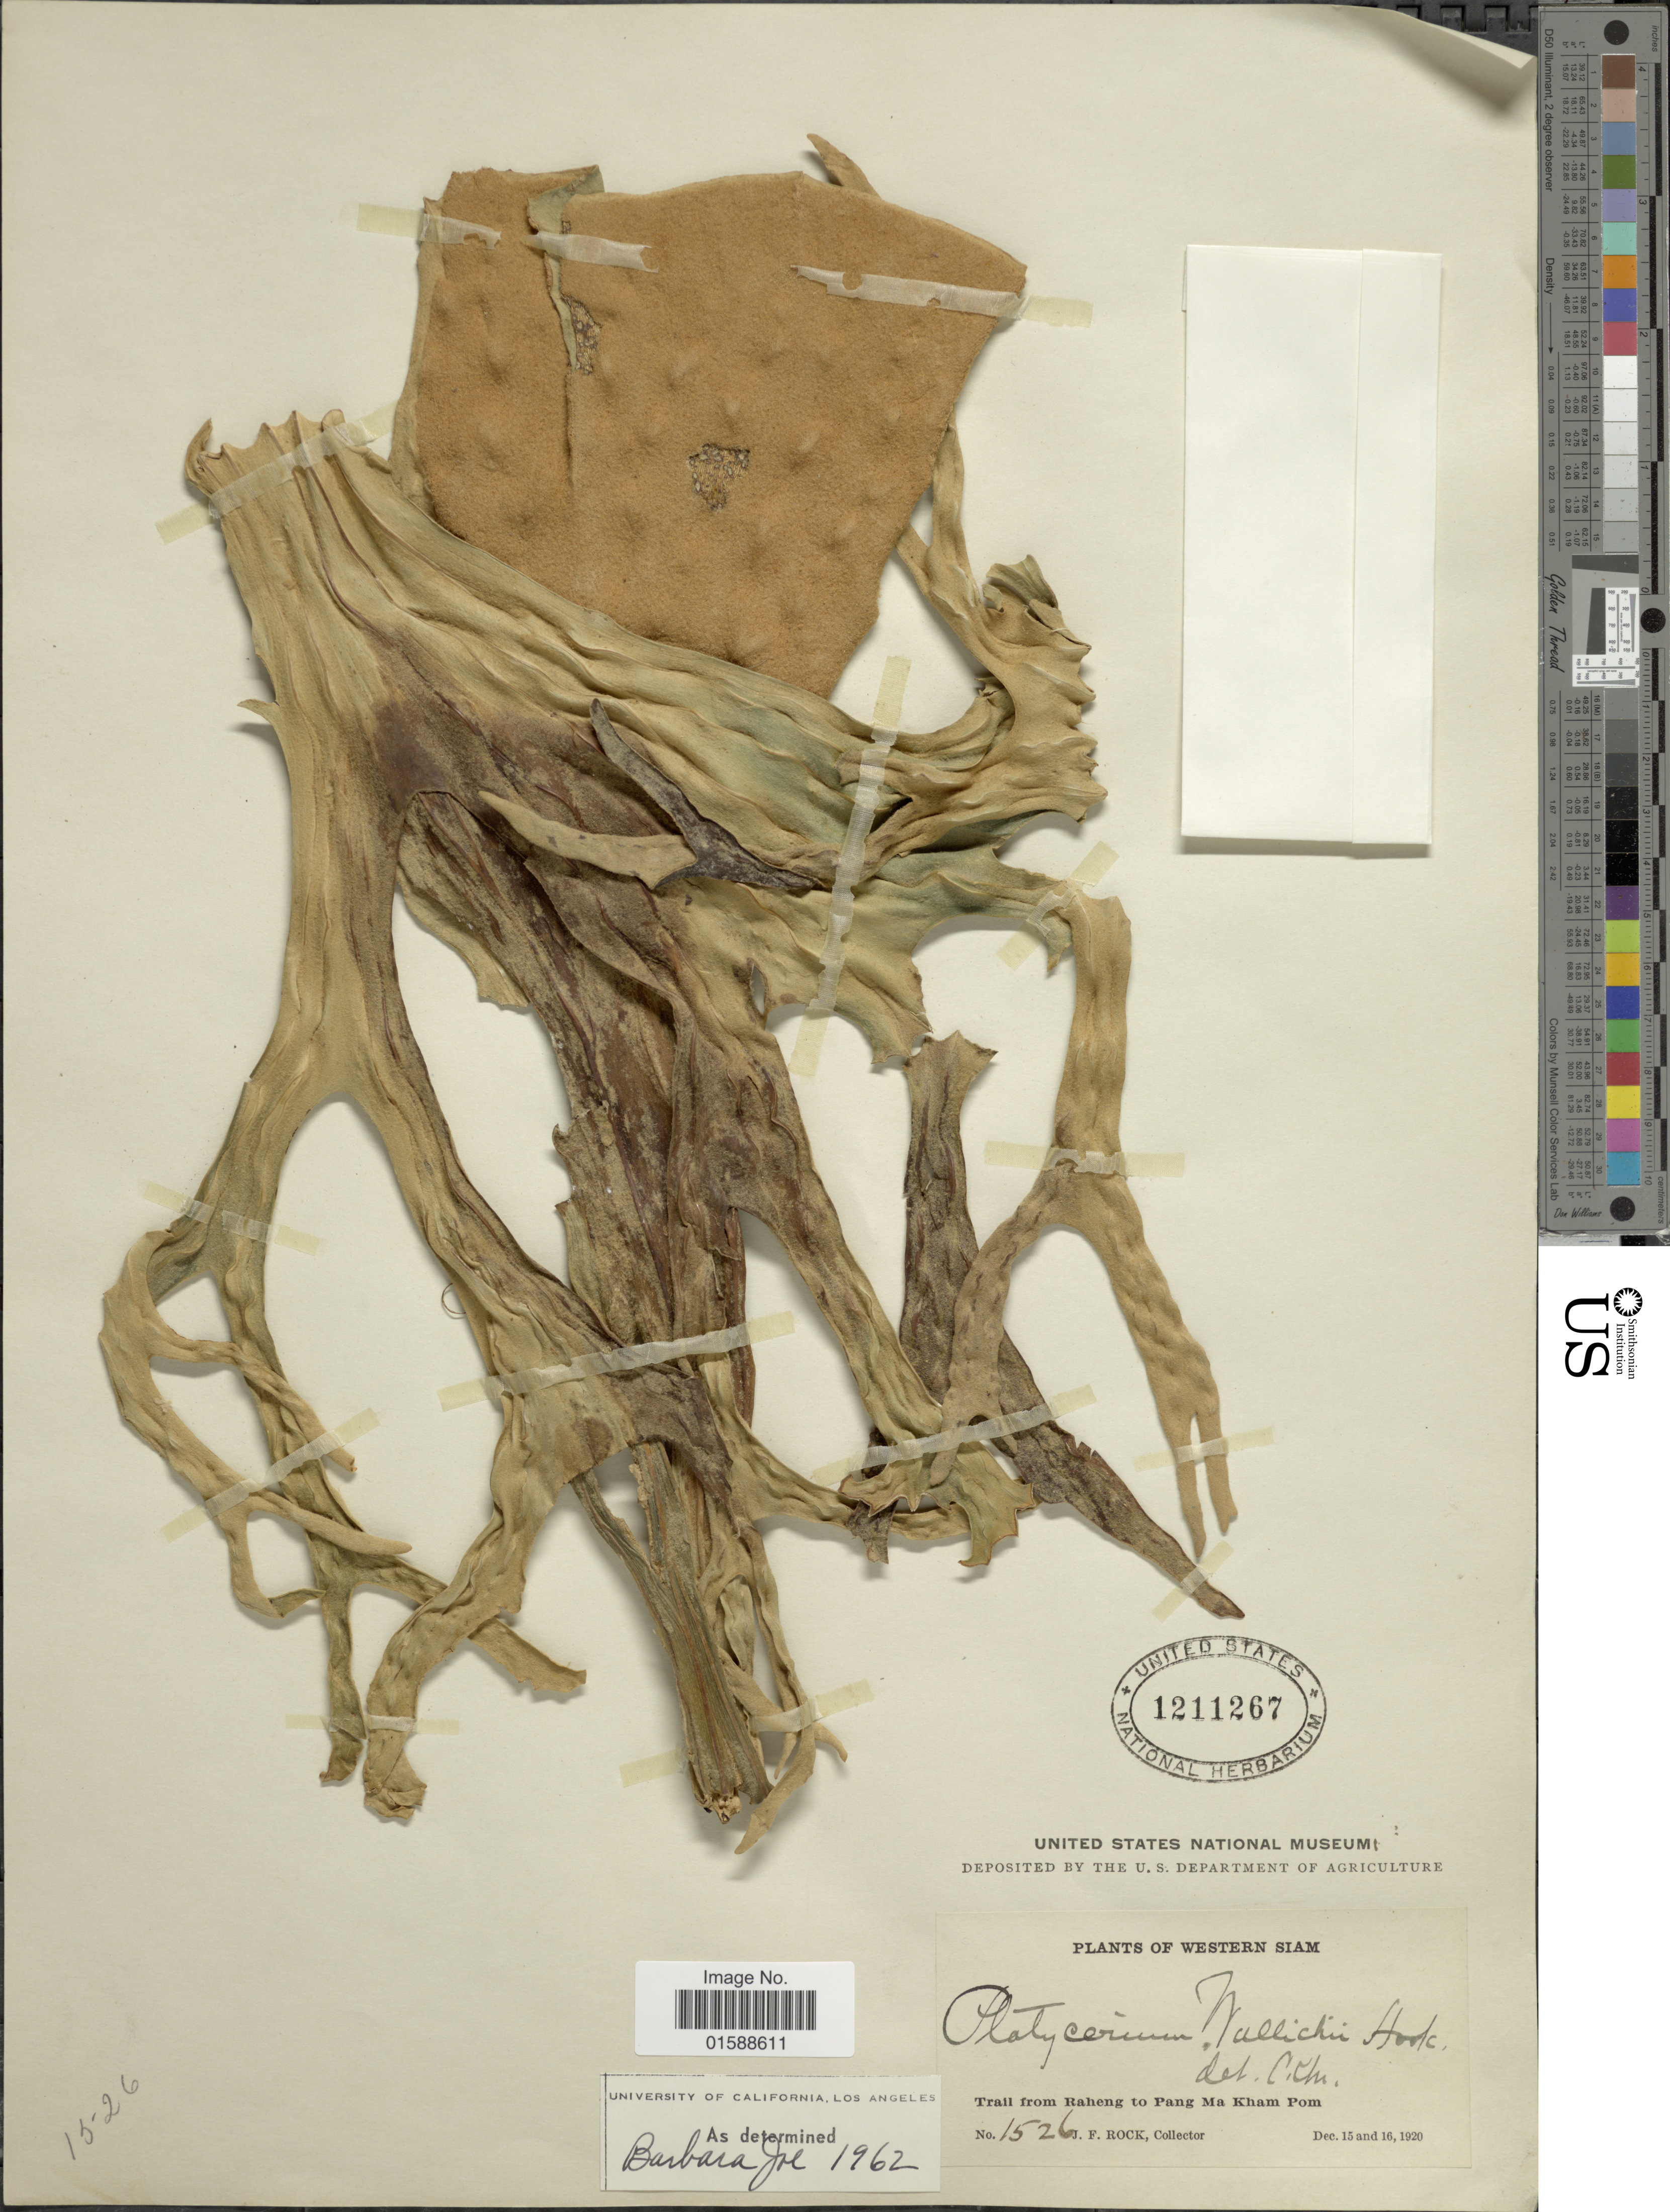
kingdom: Plantae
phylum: Tracheophyta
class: Polypodiopsida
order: Polypodiales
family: Polypodiaceae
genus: Platycerium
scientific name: Platycerium wallichii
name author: Hook.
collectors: J. Rock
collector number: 1526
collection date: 1920-12-15/1920-12-16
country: Thailand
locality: Western Siam. Trail from Raheng to Pang Ma Kham Pom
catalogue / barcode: US 1211267